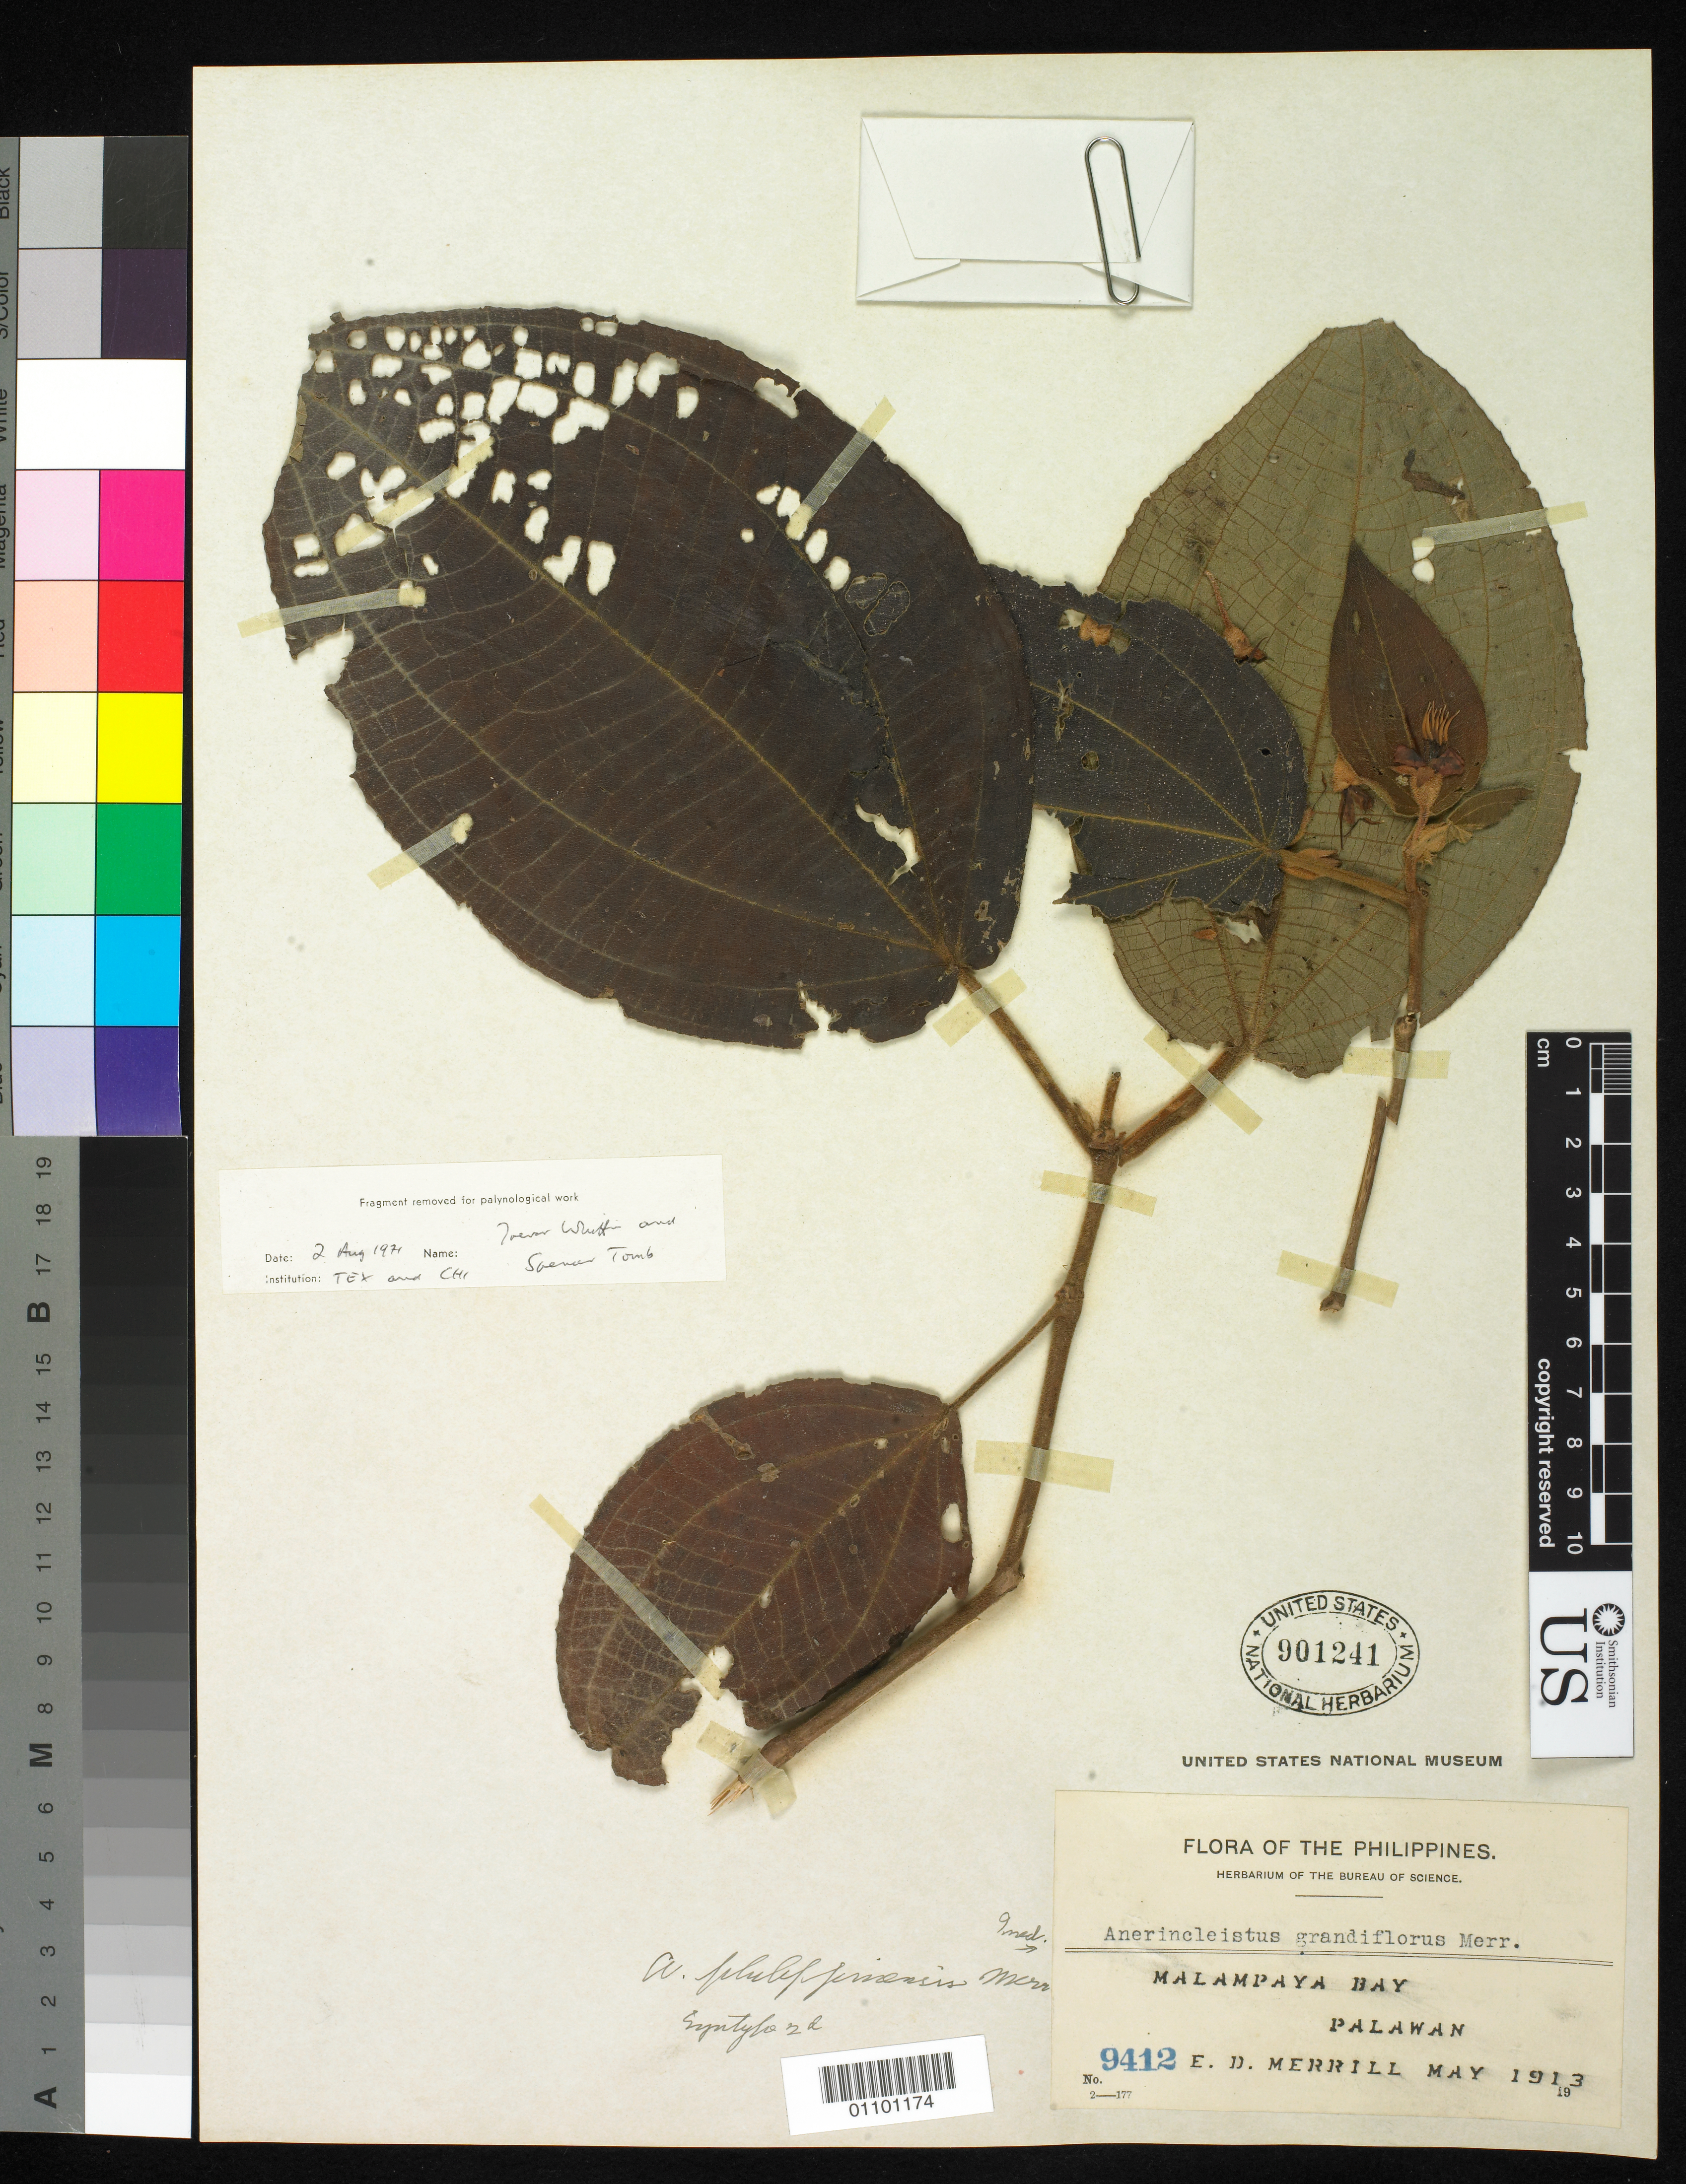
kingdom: Plantae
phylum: Tracheophyta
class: Magnoliopsida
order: Myrtales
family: Melastomataceae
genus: Anerincleistus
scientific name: Anerincleistus philippinensis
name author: Merr.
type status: Syntype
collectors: E. D. Merrill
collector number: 9412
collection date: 1913-05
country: Philippines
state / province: Mimaropa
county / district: Palawan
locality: Malampaya Bay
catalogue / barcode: US 901241